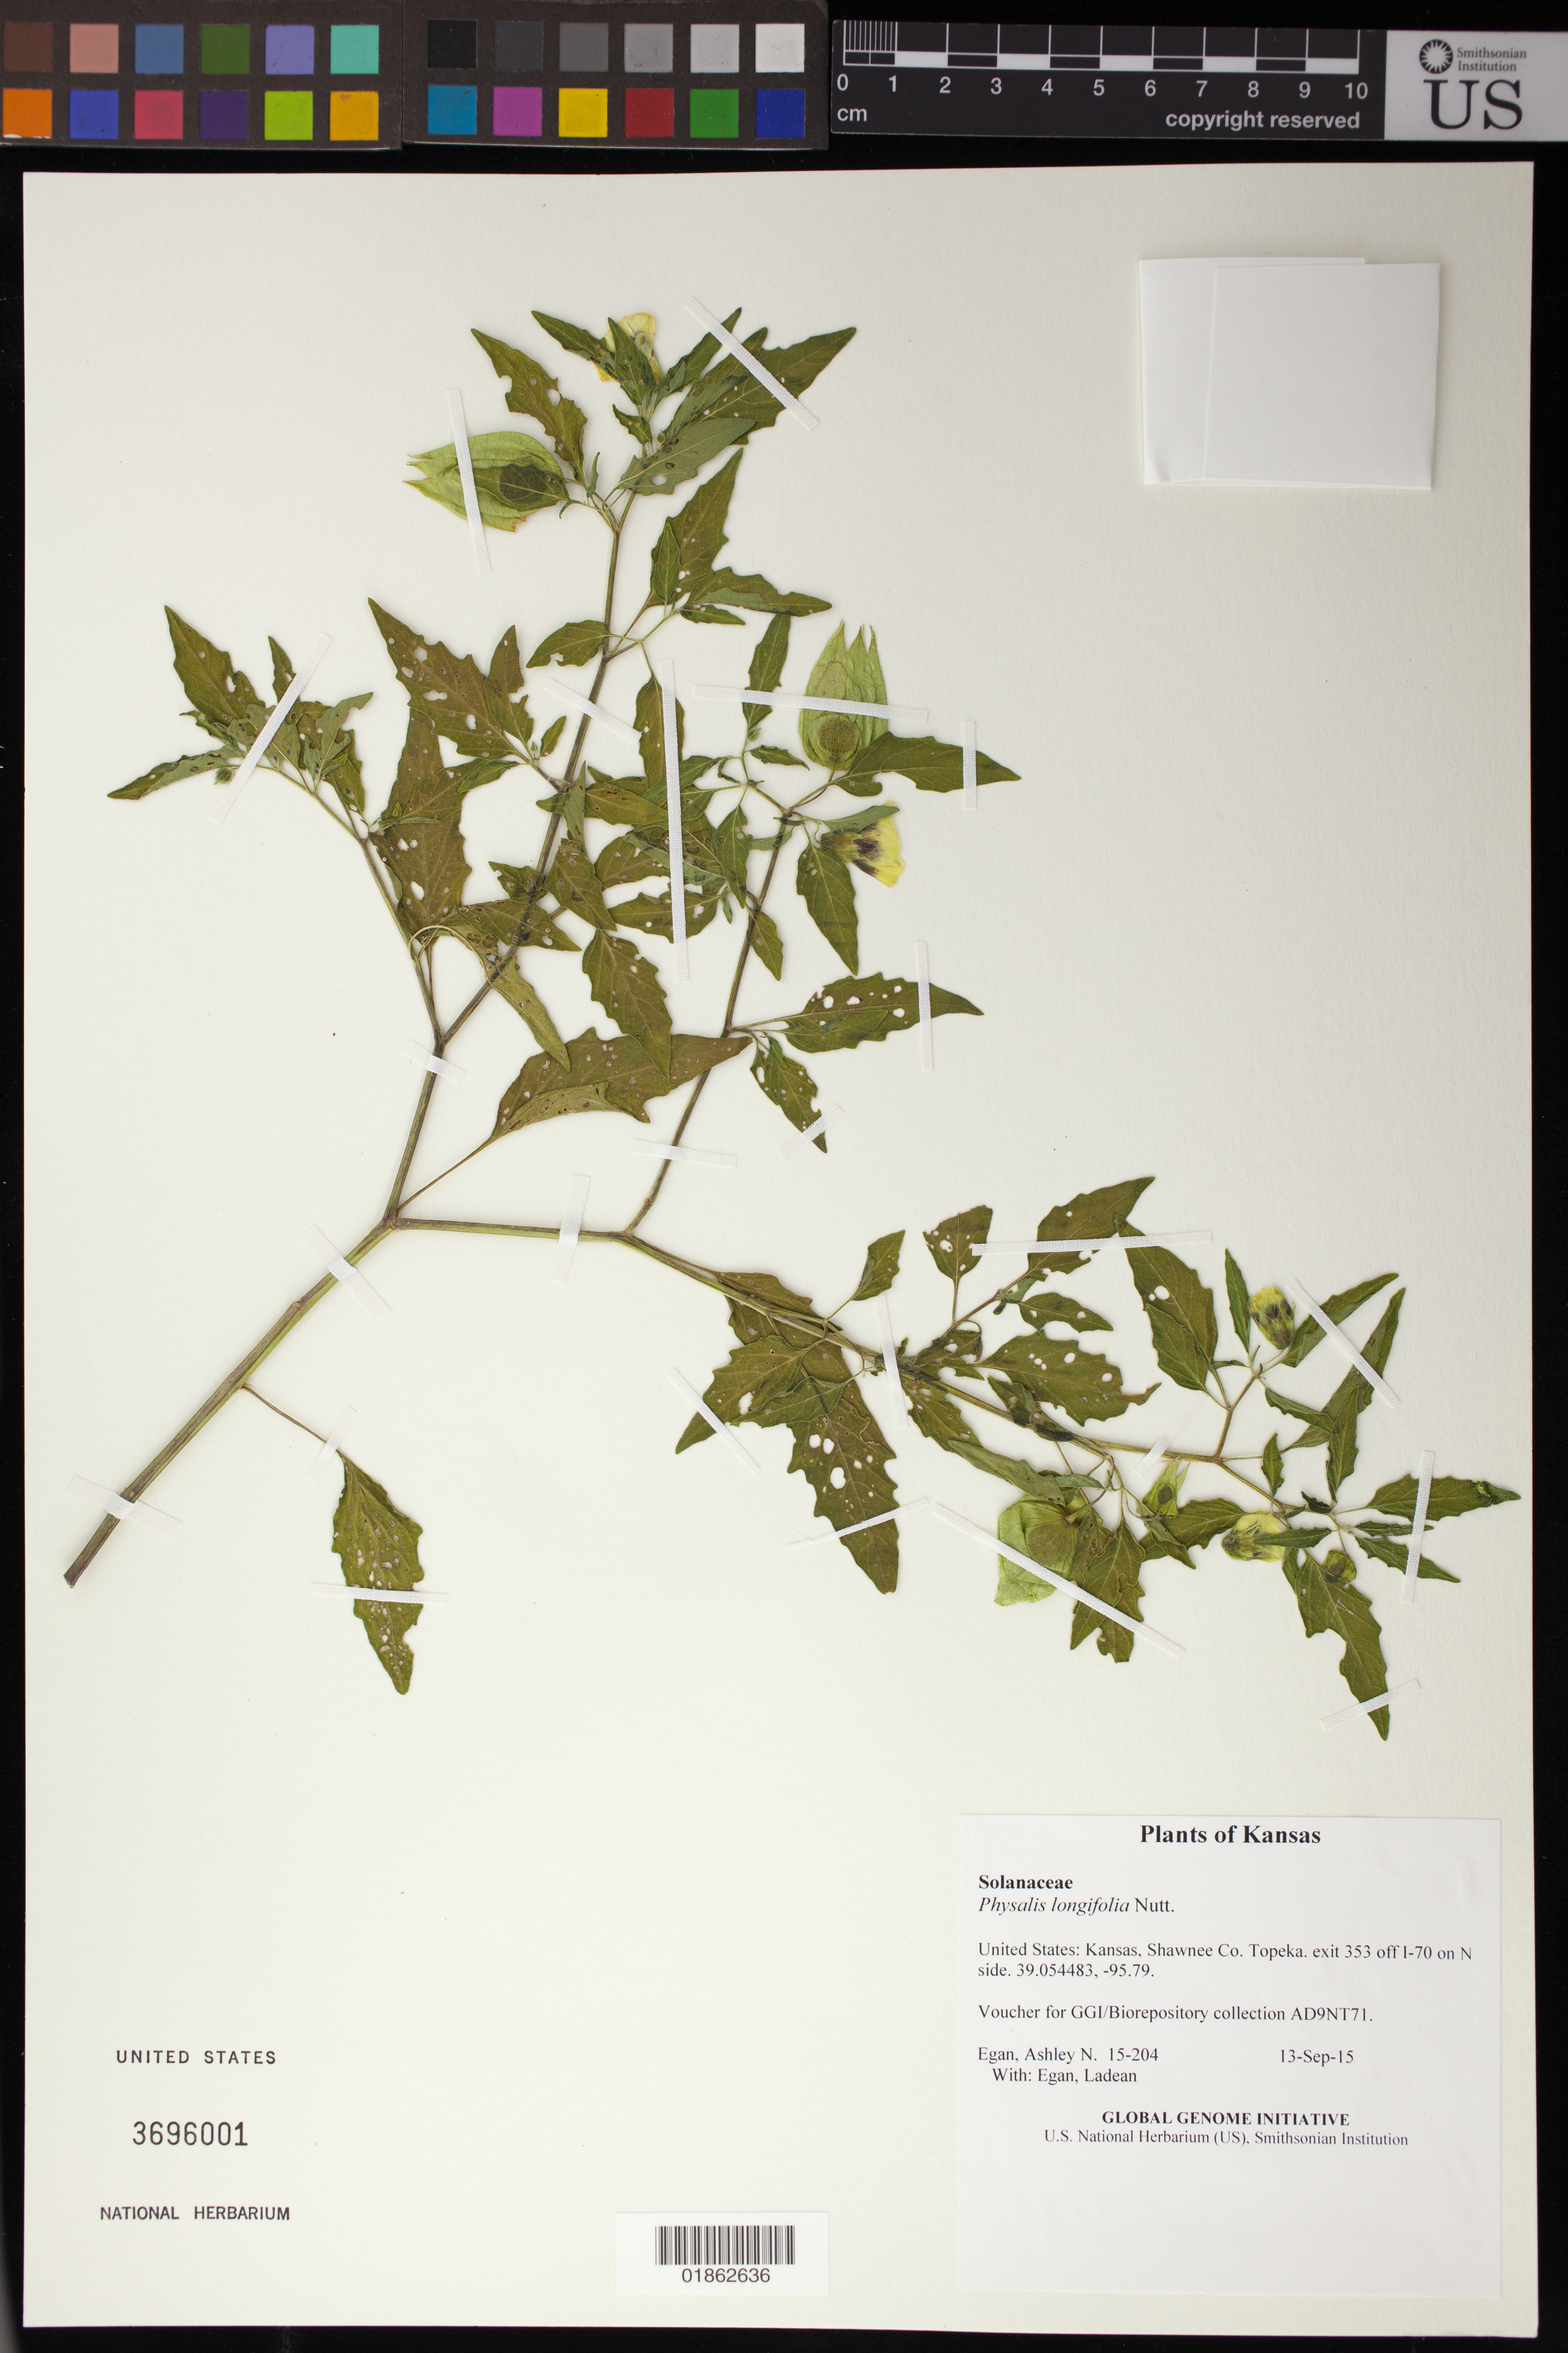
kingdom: Plantae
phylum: Tracheophyta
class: Magnoliopsida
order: Solanales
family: Solanaceae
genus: Physalis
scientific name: Physalis longifolia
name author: Nutt.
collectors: A. N. Egan & L. Egan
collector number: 15-204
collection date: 2015-09-13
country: United States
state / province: Kansas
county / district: Shawnee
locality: Topeka. exit 353 off I-70 on N side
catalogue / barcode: US 3696001